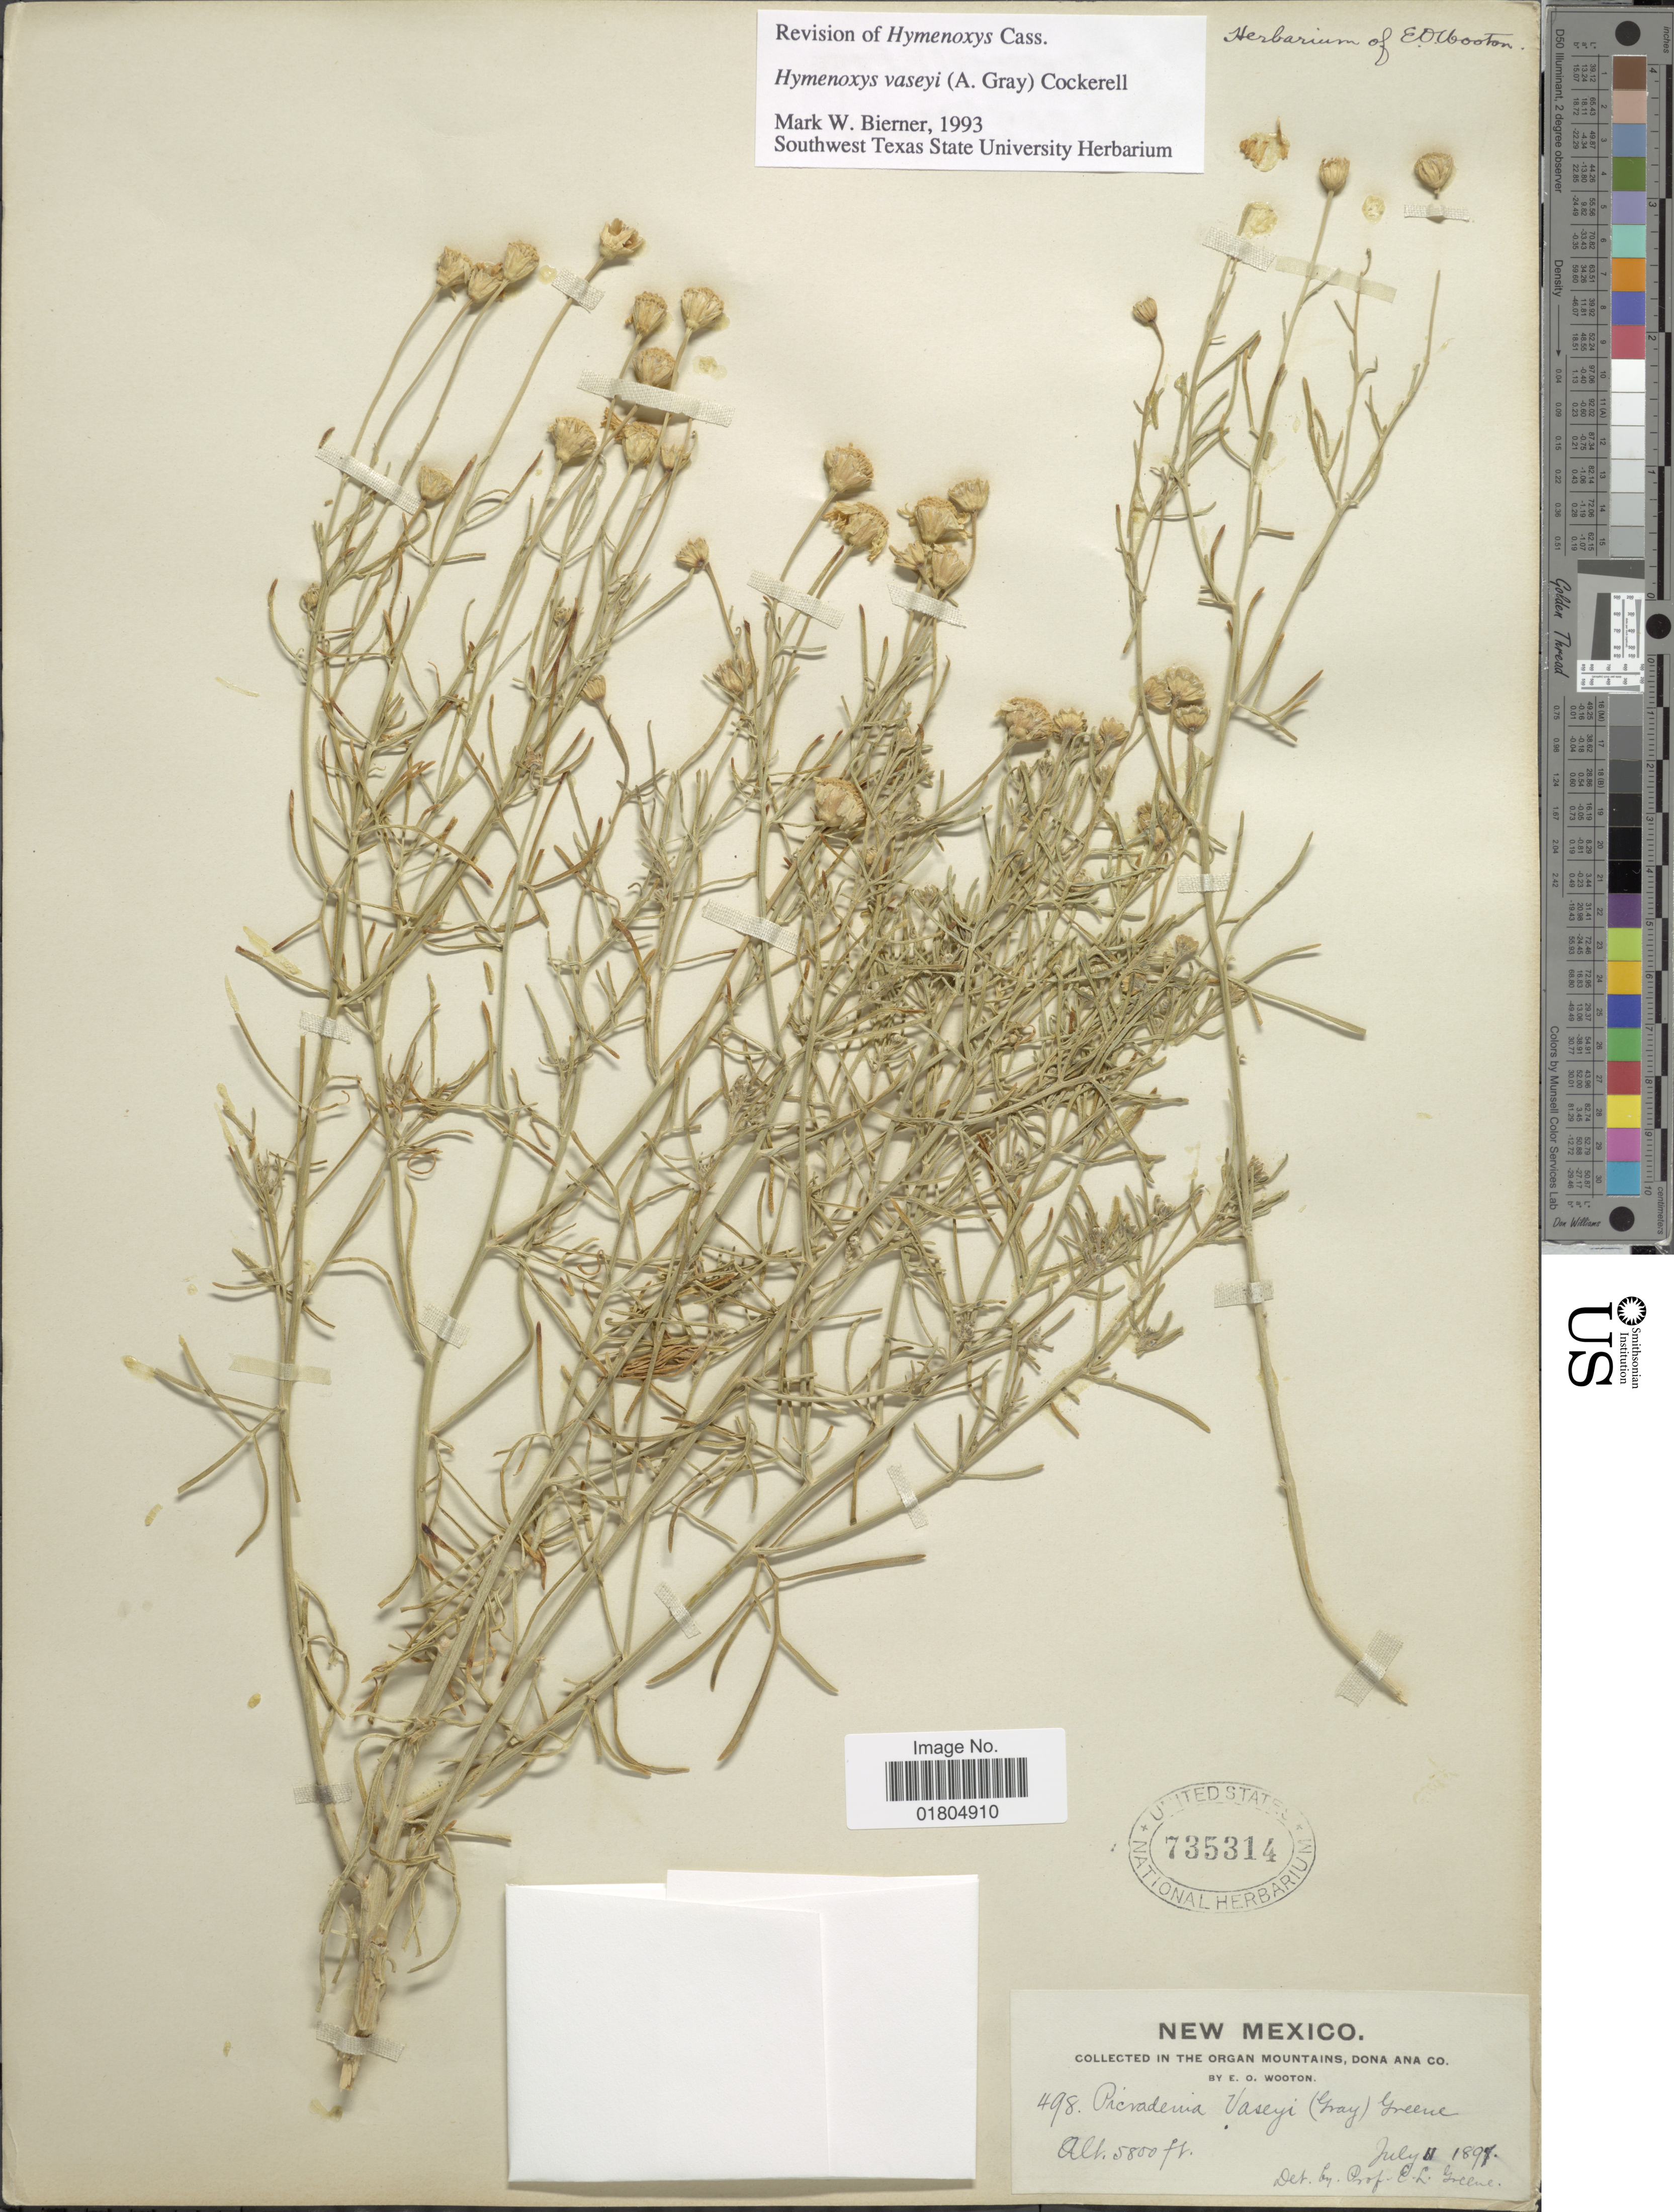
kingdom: Plantae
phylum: Tracheophyta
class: Magnoliopsida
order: Asterales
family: Asteraceae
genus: Hymenoxys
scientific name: Hymenoxys vaseyi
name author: (A. Gray) Cockerell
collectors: E. O. Wooton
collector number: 498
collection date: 1897-07-11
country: United States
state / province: New Mexico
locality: Organ Mountains, Dona Ana County.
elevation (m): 1768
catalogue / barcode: US 735314